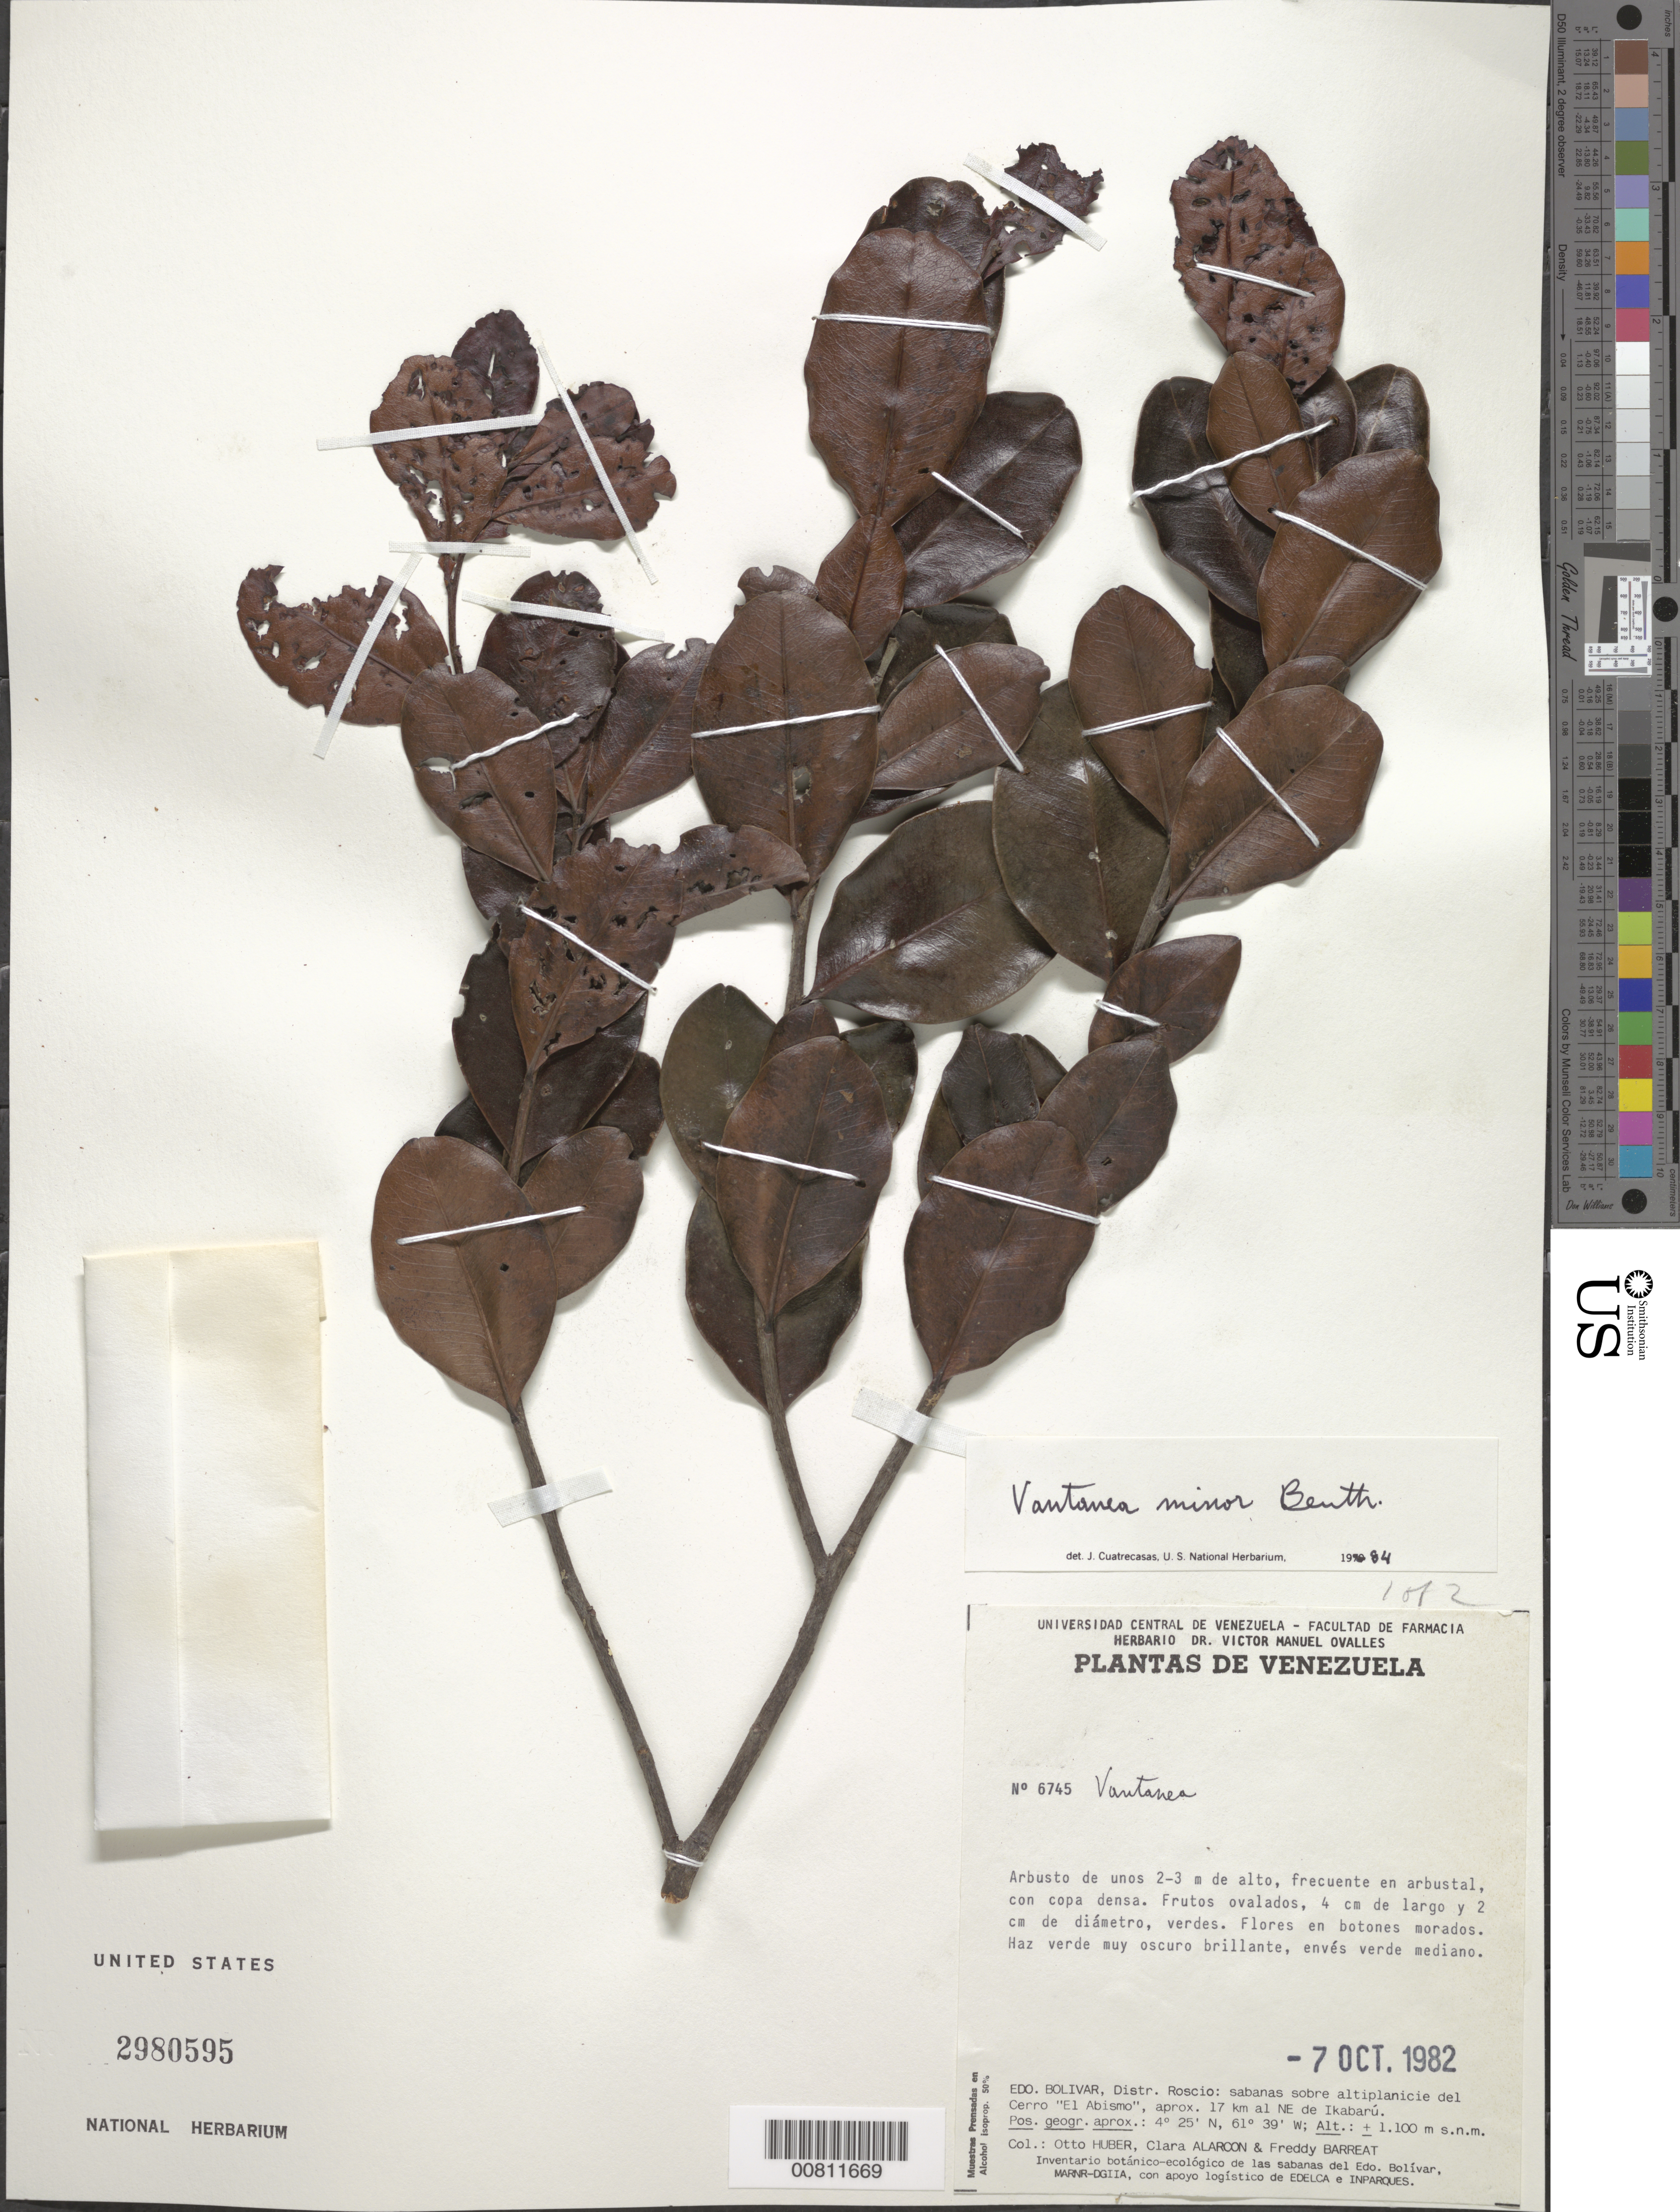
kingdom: Plantae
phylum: Tracheophyta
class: Magnoliopsida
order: Malpighiales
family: Humiriaceae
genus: Vantanea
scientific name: Vantanea minor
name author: Benth.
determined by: Cuatrecasas, J.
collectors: O. Huber, C. Alarcon & F. Barreat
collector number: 6745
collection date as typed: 7-Oct-82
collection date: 1982-10-07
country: Venezuela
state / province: Bolívar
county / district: Roscio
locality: Cerro "El Abismo", 17 km NE de Ikabarú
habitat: Sabanas sobre altiplanicie del cerro; en al arbustal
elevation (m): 1100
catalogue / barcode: US 2980595